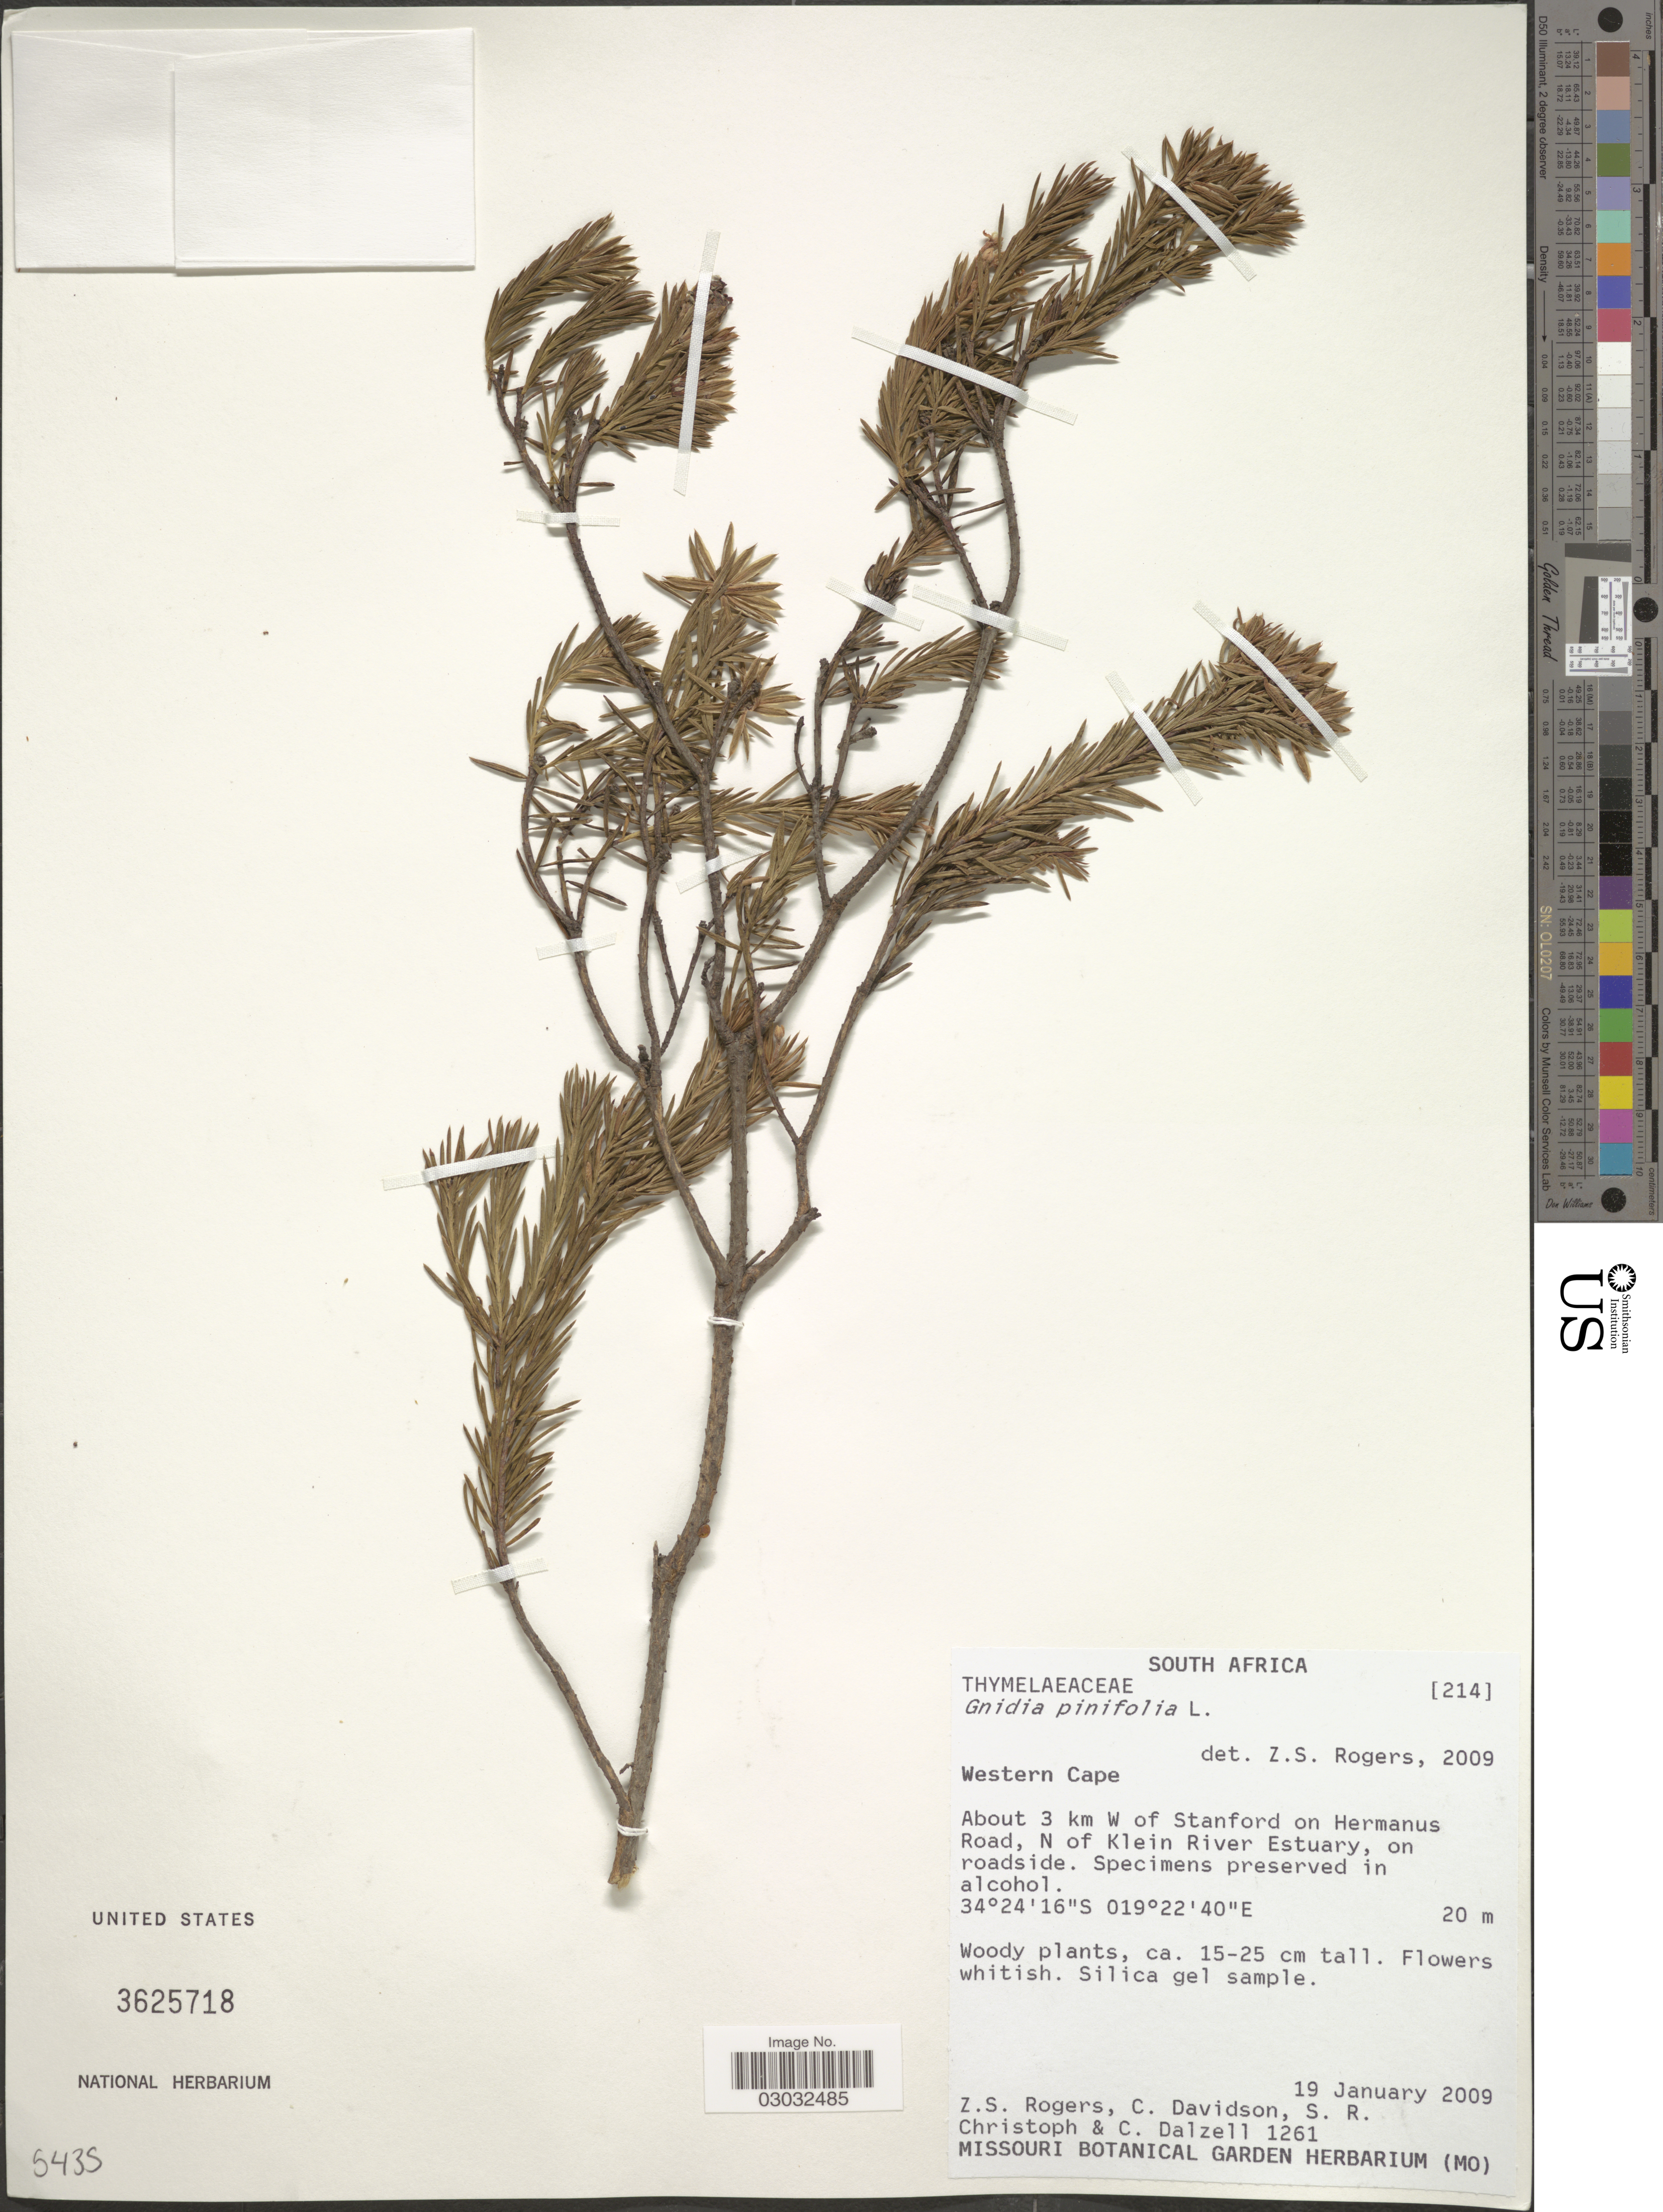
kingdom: Plantae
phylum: Tracheophyta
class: Magnoliopsida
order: Malvales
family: Thymelaeaceae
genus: Gnidia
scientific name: Gnidia pinifolia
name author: L.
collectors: Z. S. Rogers, C. Davidson, S. Christoph & C. Dalzell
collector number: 1261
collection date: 2009-01-19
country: South Africa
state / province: Western Cape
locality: About 3 km W of Stanford on Hermanus Road, N of Klein River Estuary, on roadside.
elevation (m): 20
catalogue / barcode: US 3625718